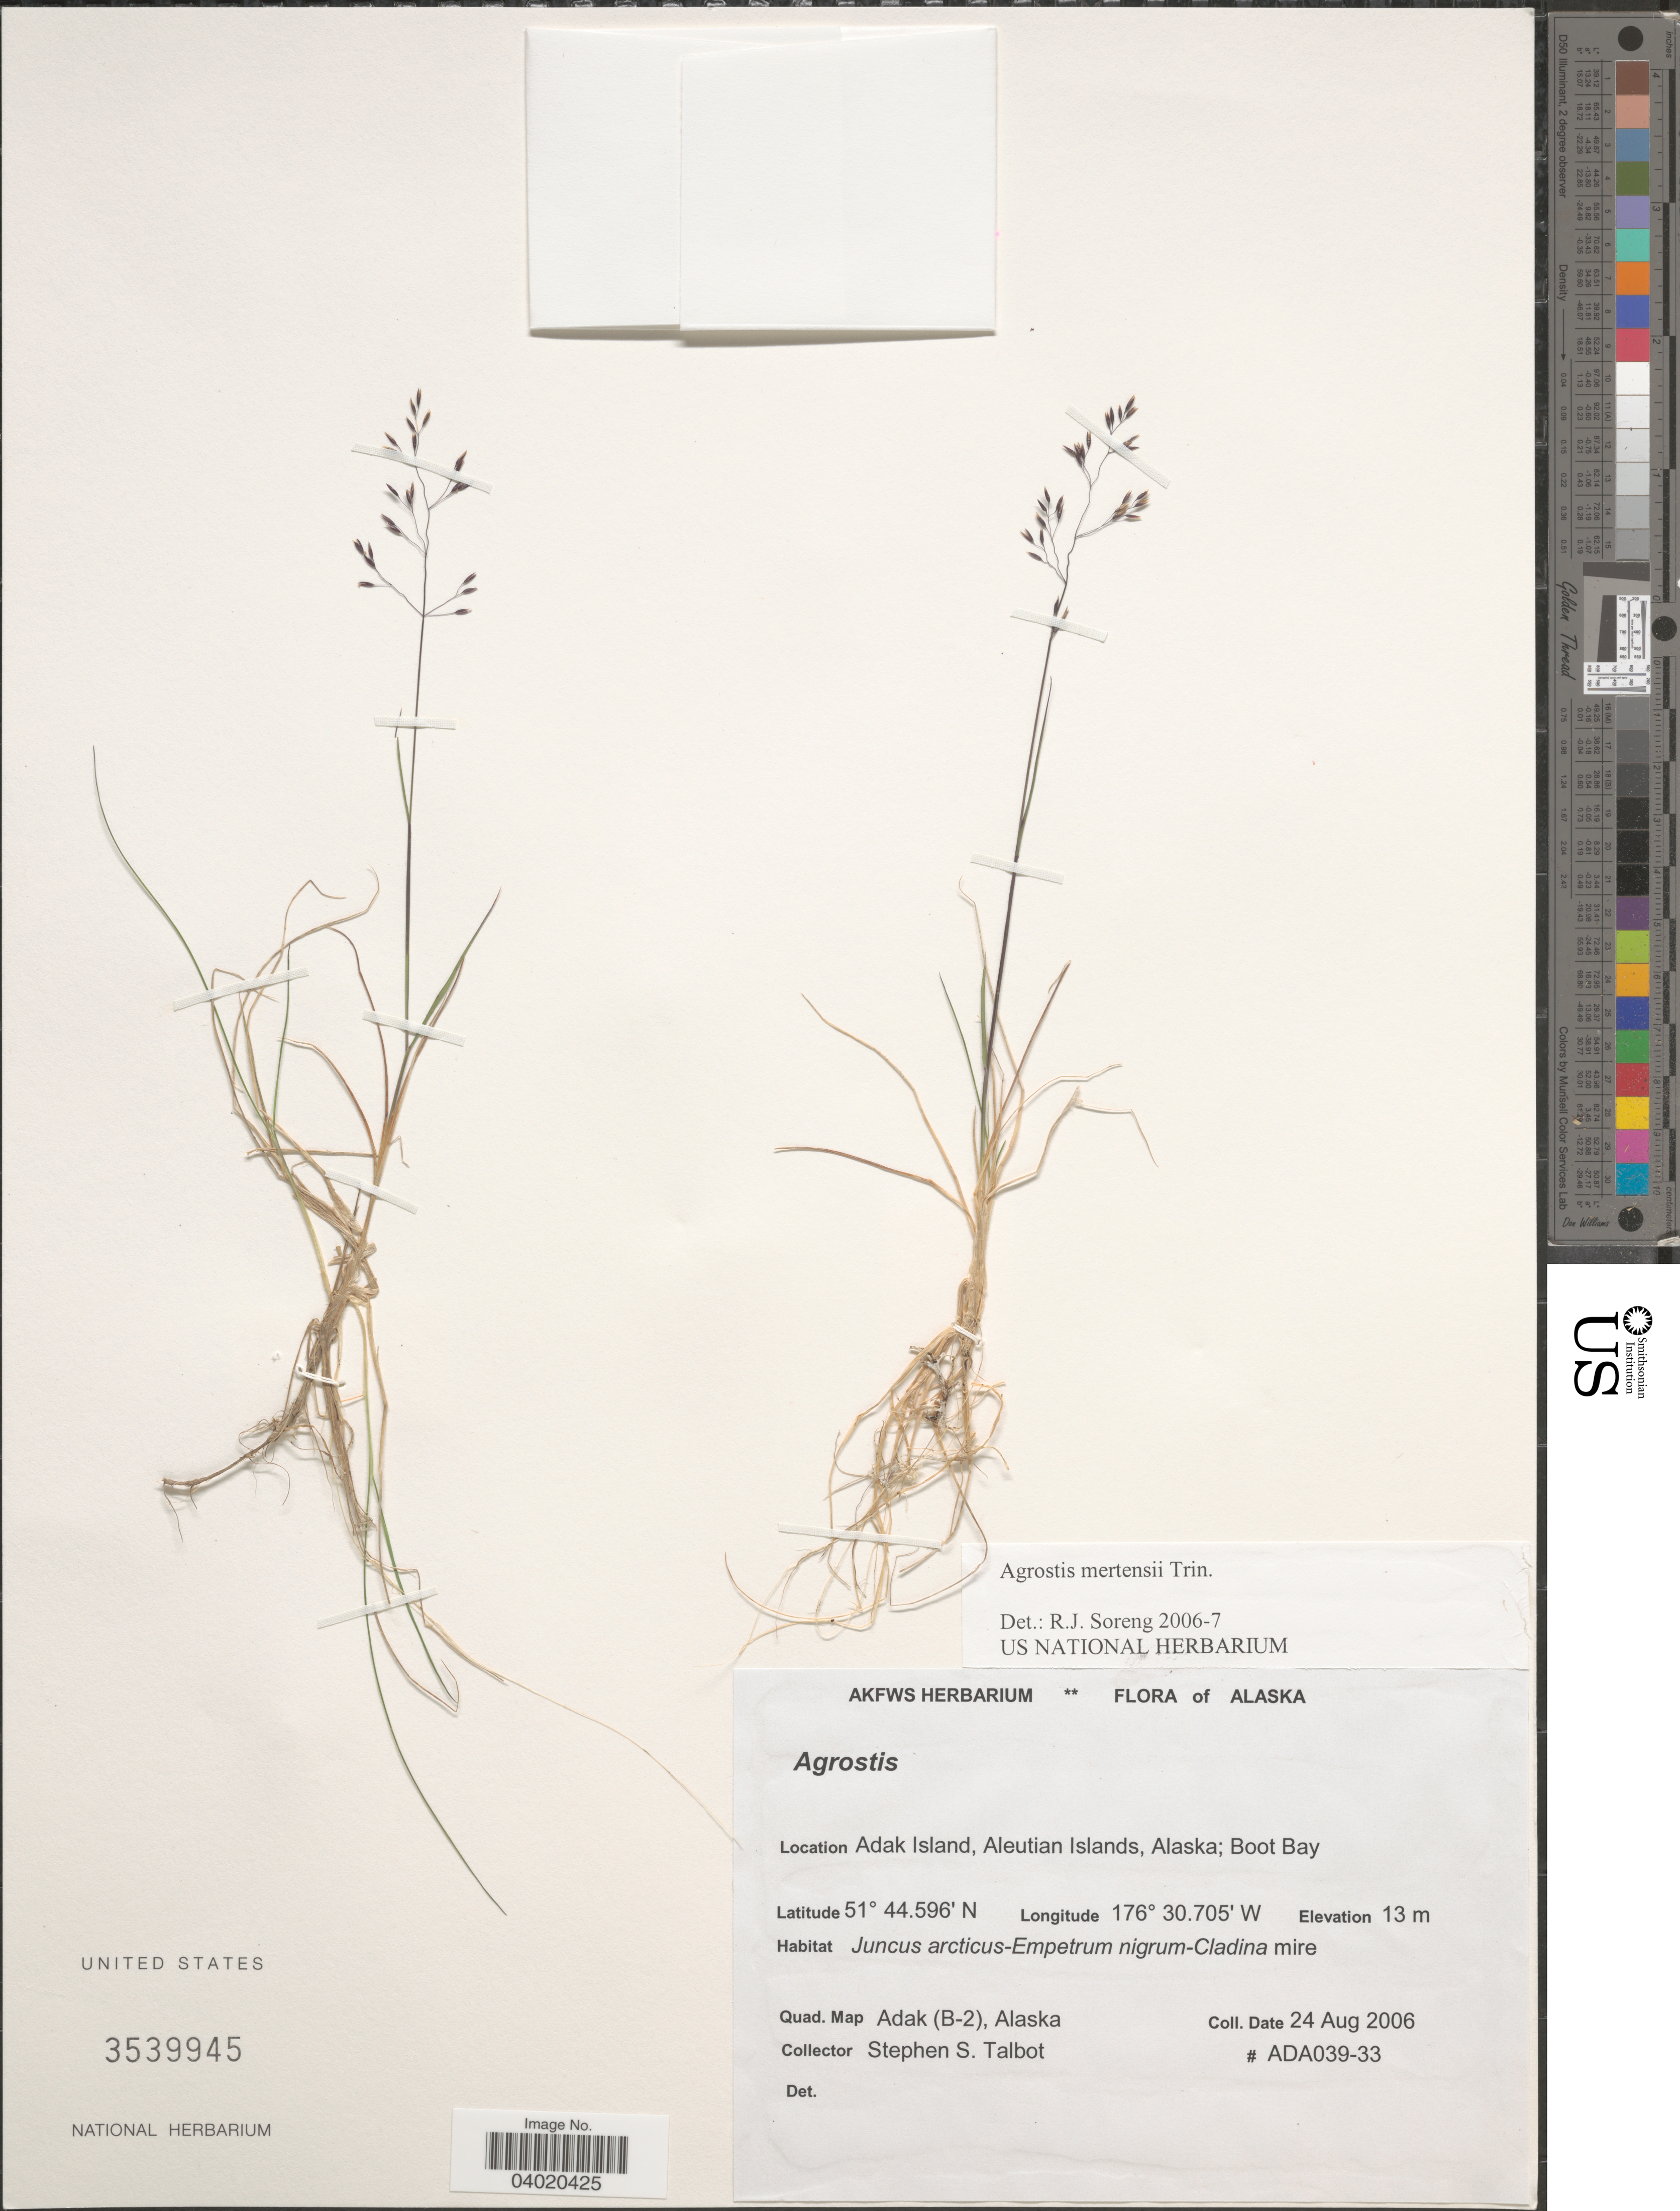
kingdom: Plantae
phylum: Tracheophyta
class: Liliopsida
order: Poales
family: Poaceae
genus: Agrostis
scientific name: Agrostis mertensii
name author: Trin.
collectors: S. S. Talbot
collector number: ADA039-33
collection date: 2006-08-24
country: United States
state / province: Alaska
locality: Adak Island, Aleutian Islands; Boot Bay. Quad. Map Adak (B-2).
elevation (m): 13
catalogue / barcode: US 3539945